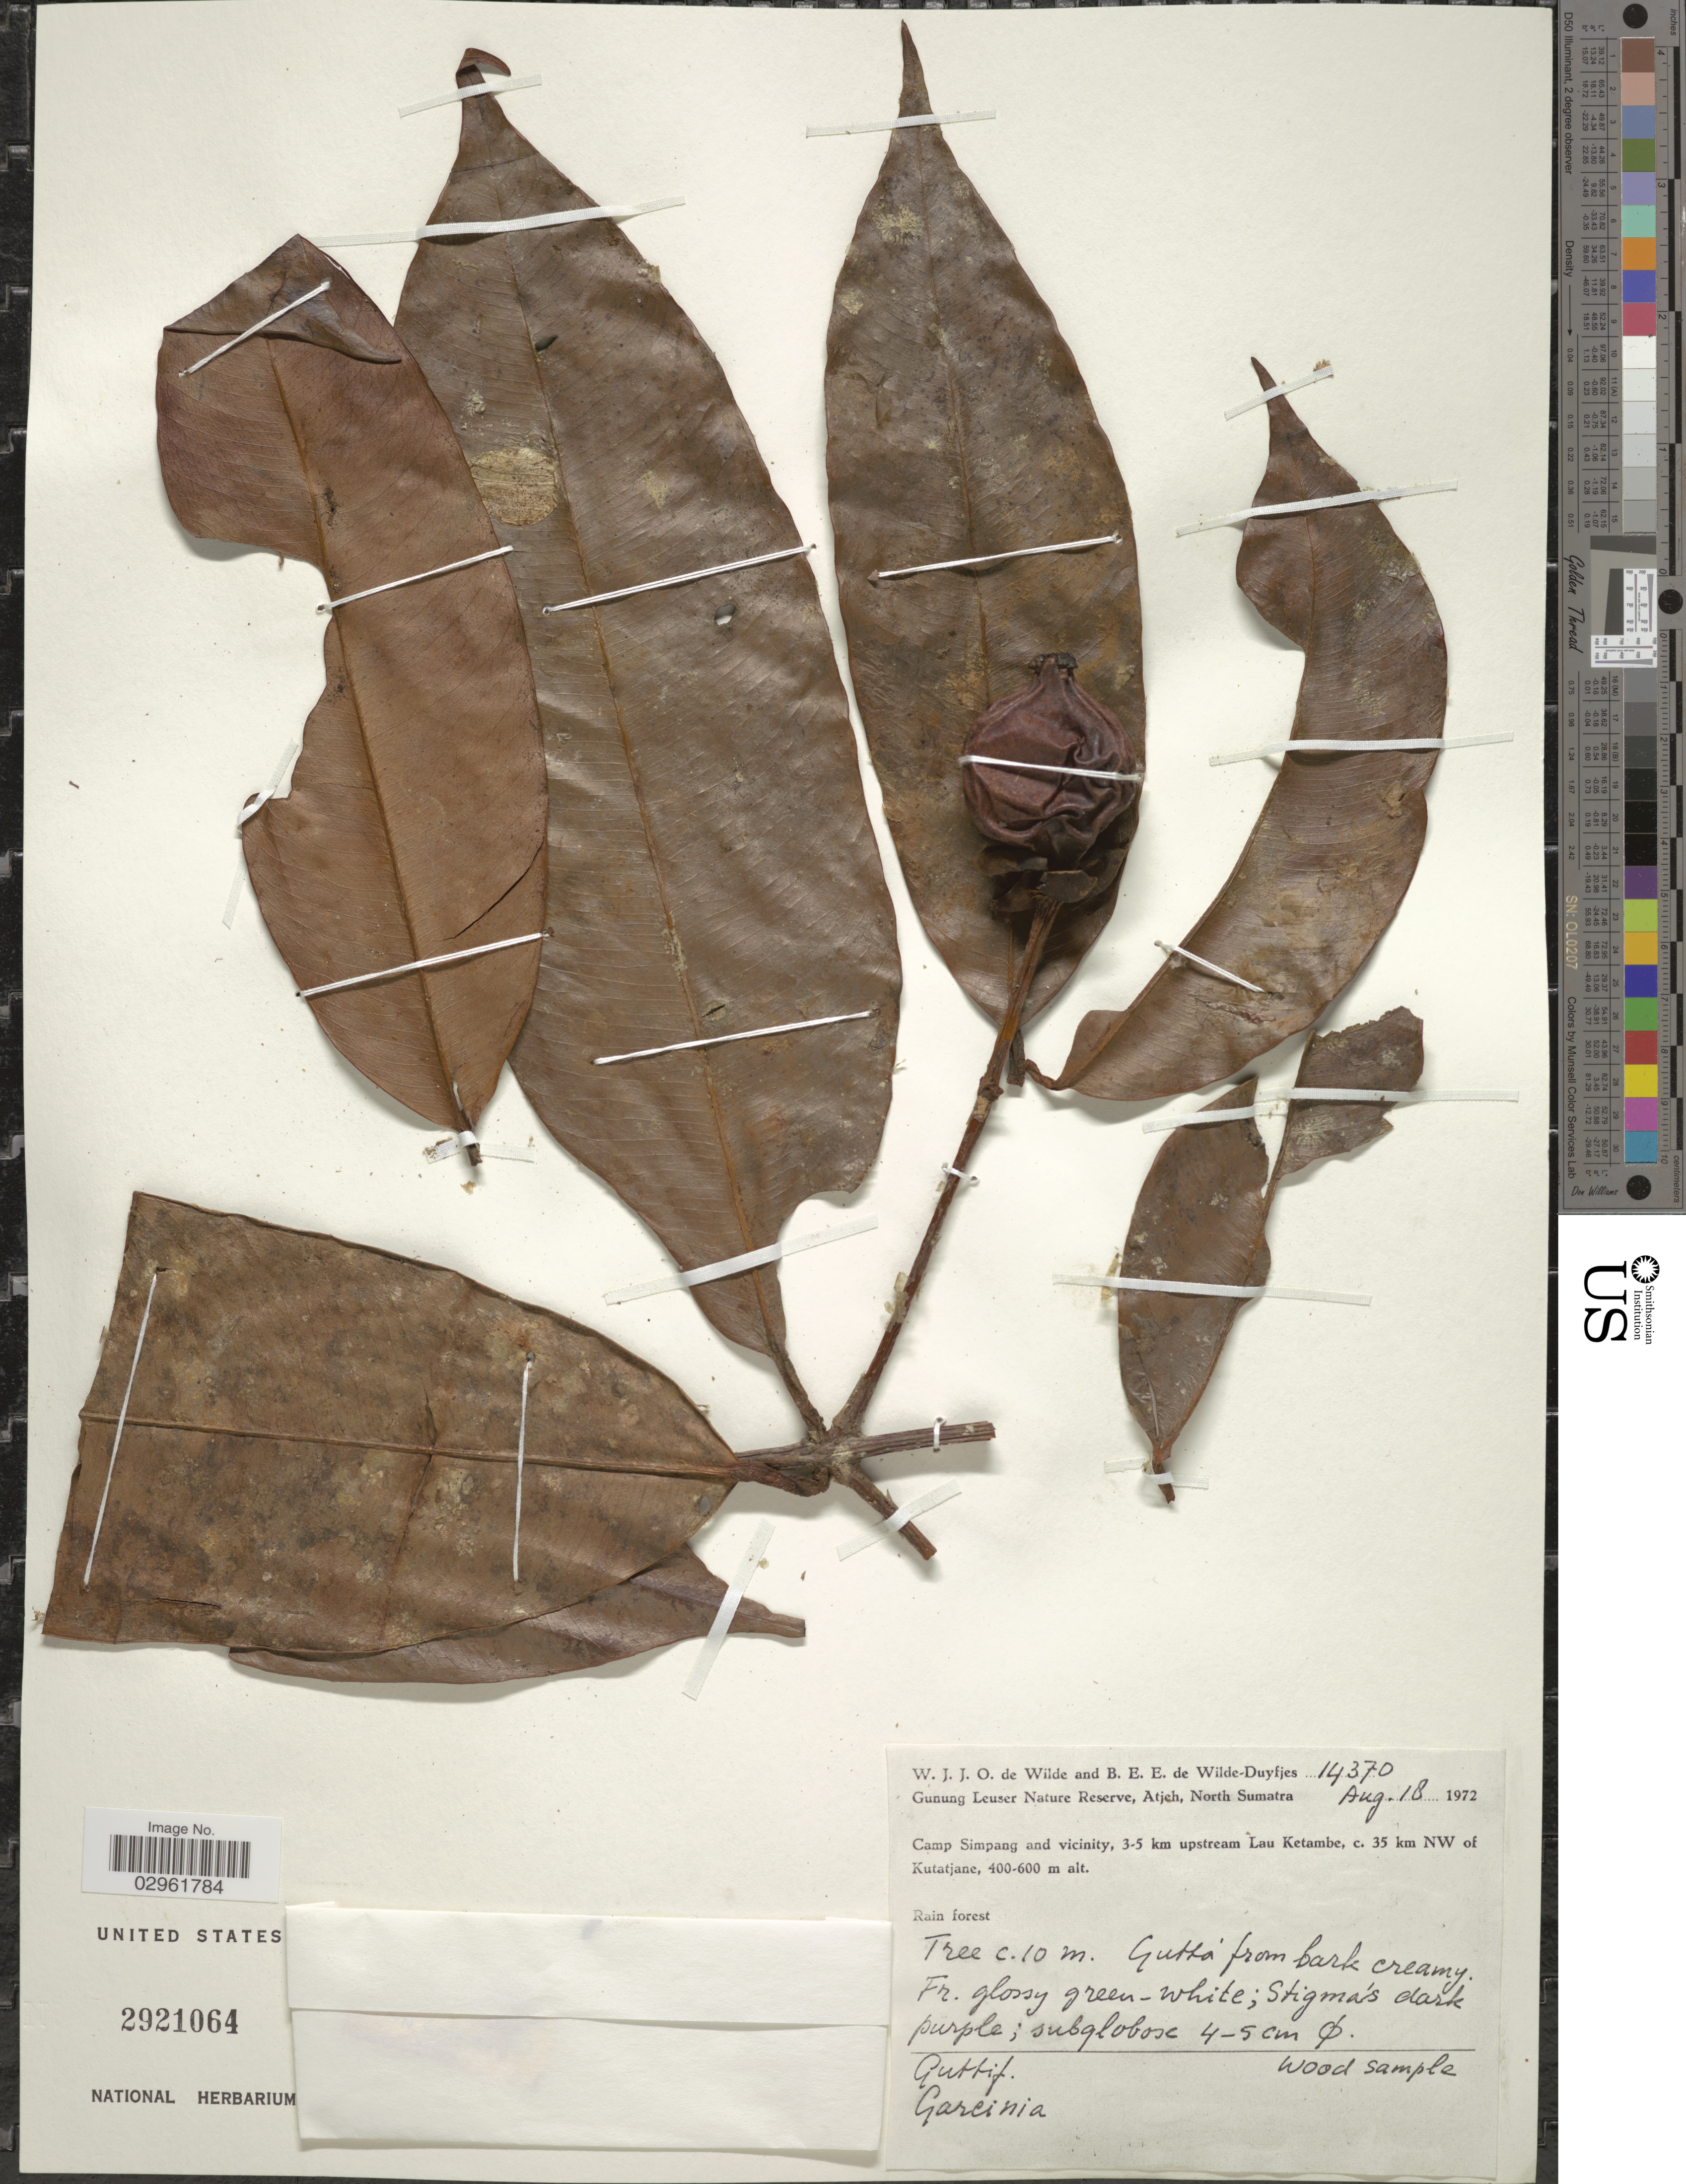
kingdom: Plantae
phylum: Tracheophyta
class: Magnoliopsida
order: Malpighiales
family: Clusiaceae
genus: Garcinia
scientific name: Garcinia sp.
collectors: W. J. de Wilde & B. E. de Wilde-Duyfjes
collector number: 14370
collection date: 1972-08-18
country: Indonesia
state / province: Sumatra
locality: Gunung Leuser Nature Reserve, Atjeh, North Sumatra, Camp Simpang and vicinity, 3-5 km upstream Lau Ketambe, c. 35 km NW of Kutatjane.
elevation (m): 400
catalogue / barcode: US 2921064